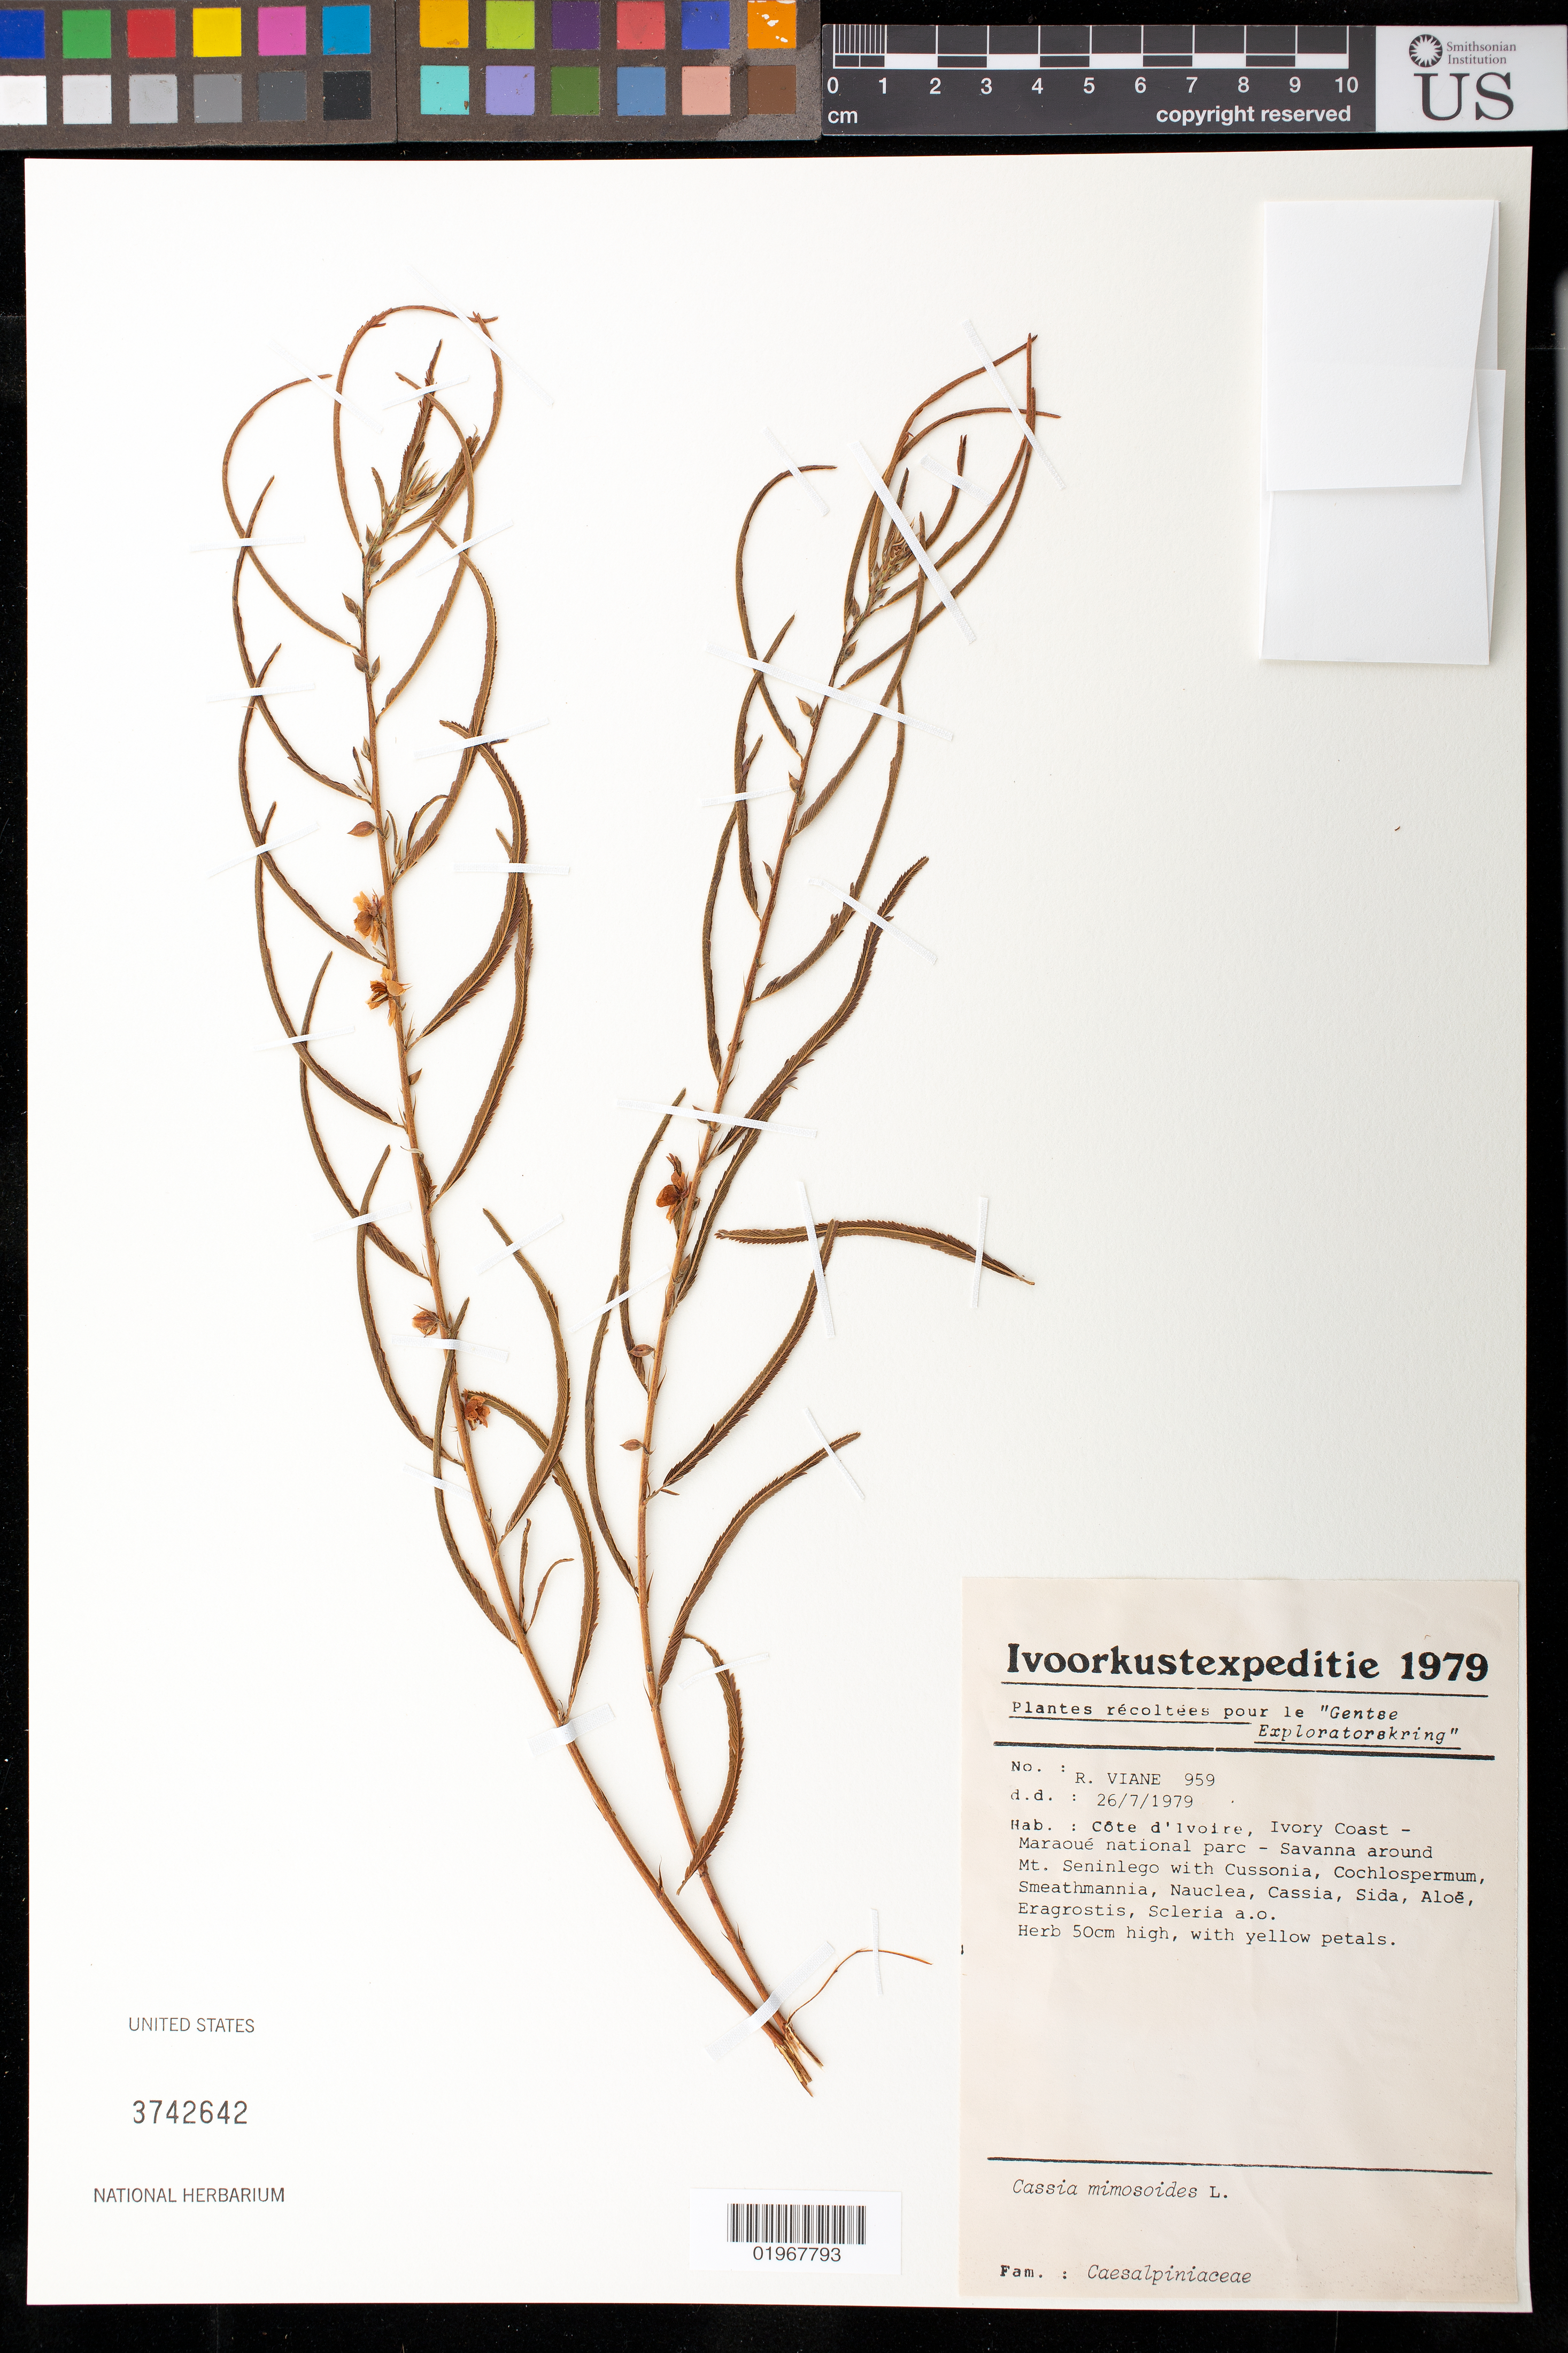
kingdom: Plantae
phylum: Tracheophyta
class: Magnoliopsida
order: Fabales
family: Fabaceae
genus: Cassia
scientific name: Cassia mimosoides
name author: L.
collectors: R. Viane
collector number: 959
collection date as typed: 26/7/1979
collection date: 1979-07-26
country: Ivory Coast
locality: Cote d'Ivoire. Maraoue national parc - Savanna around Mt. Seninlego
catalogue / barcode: US 3742642